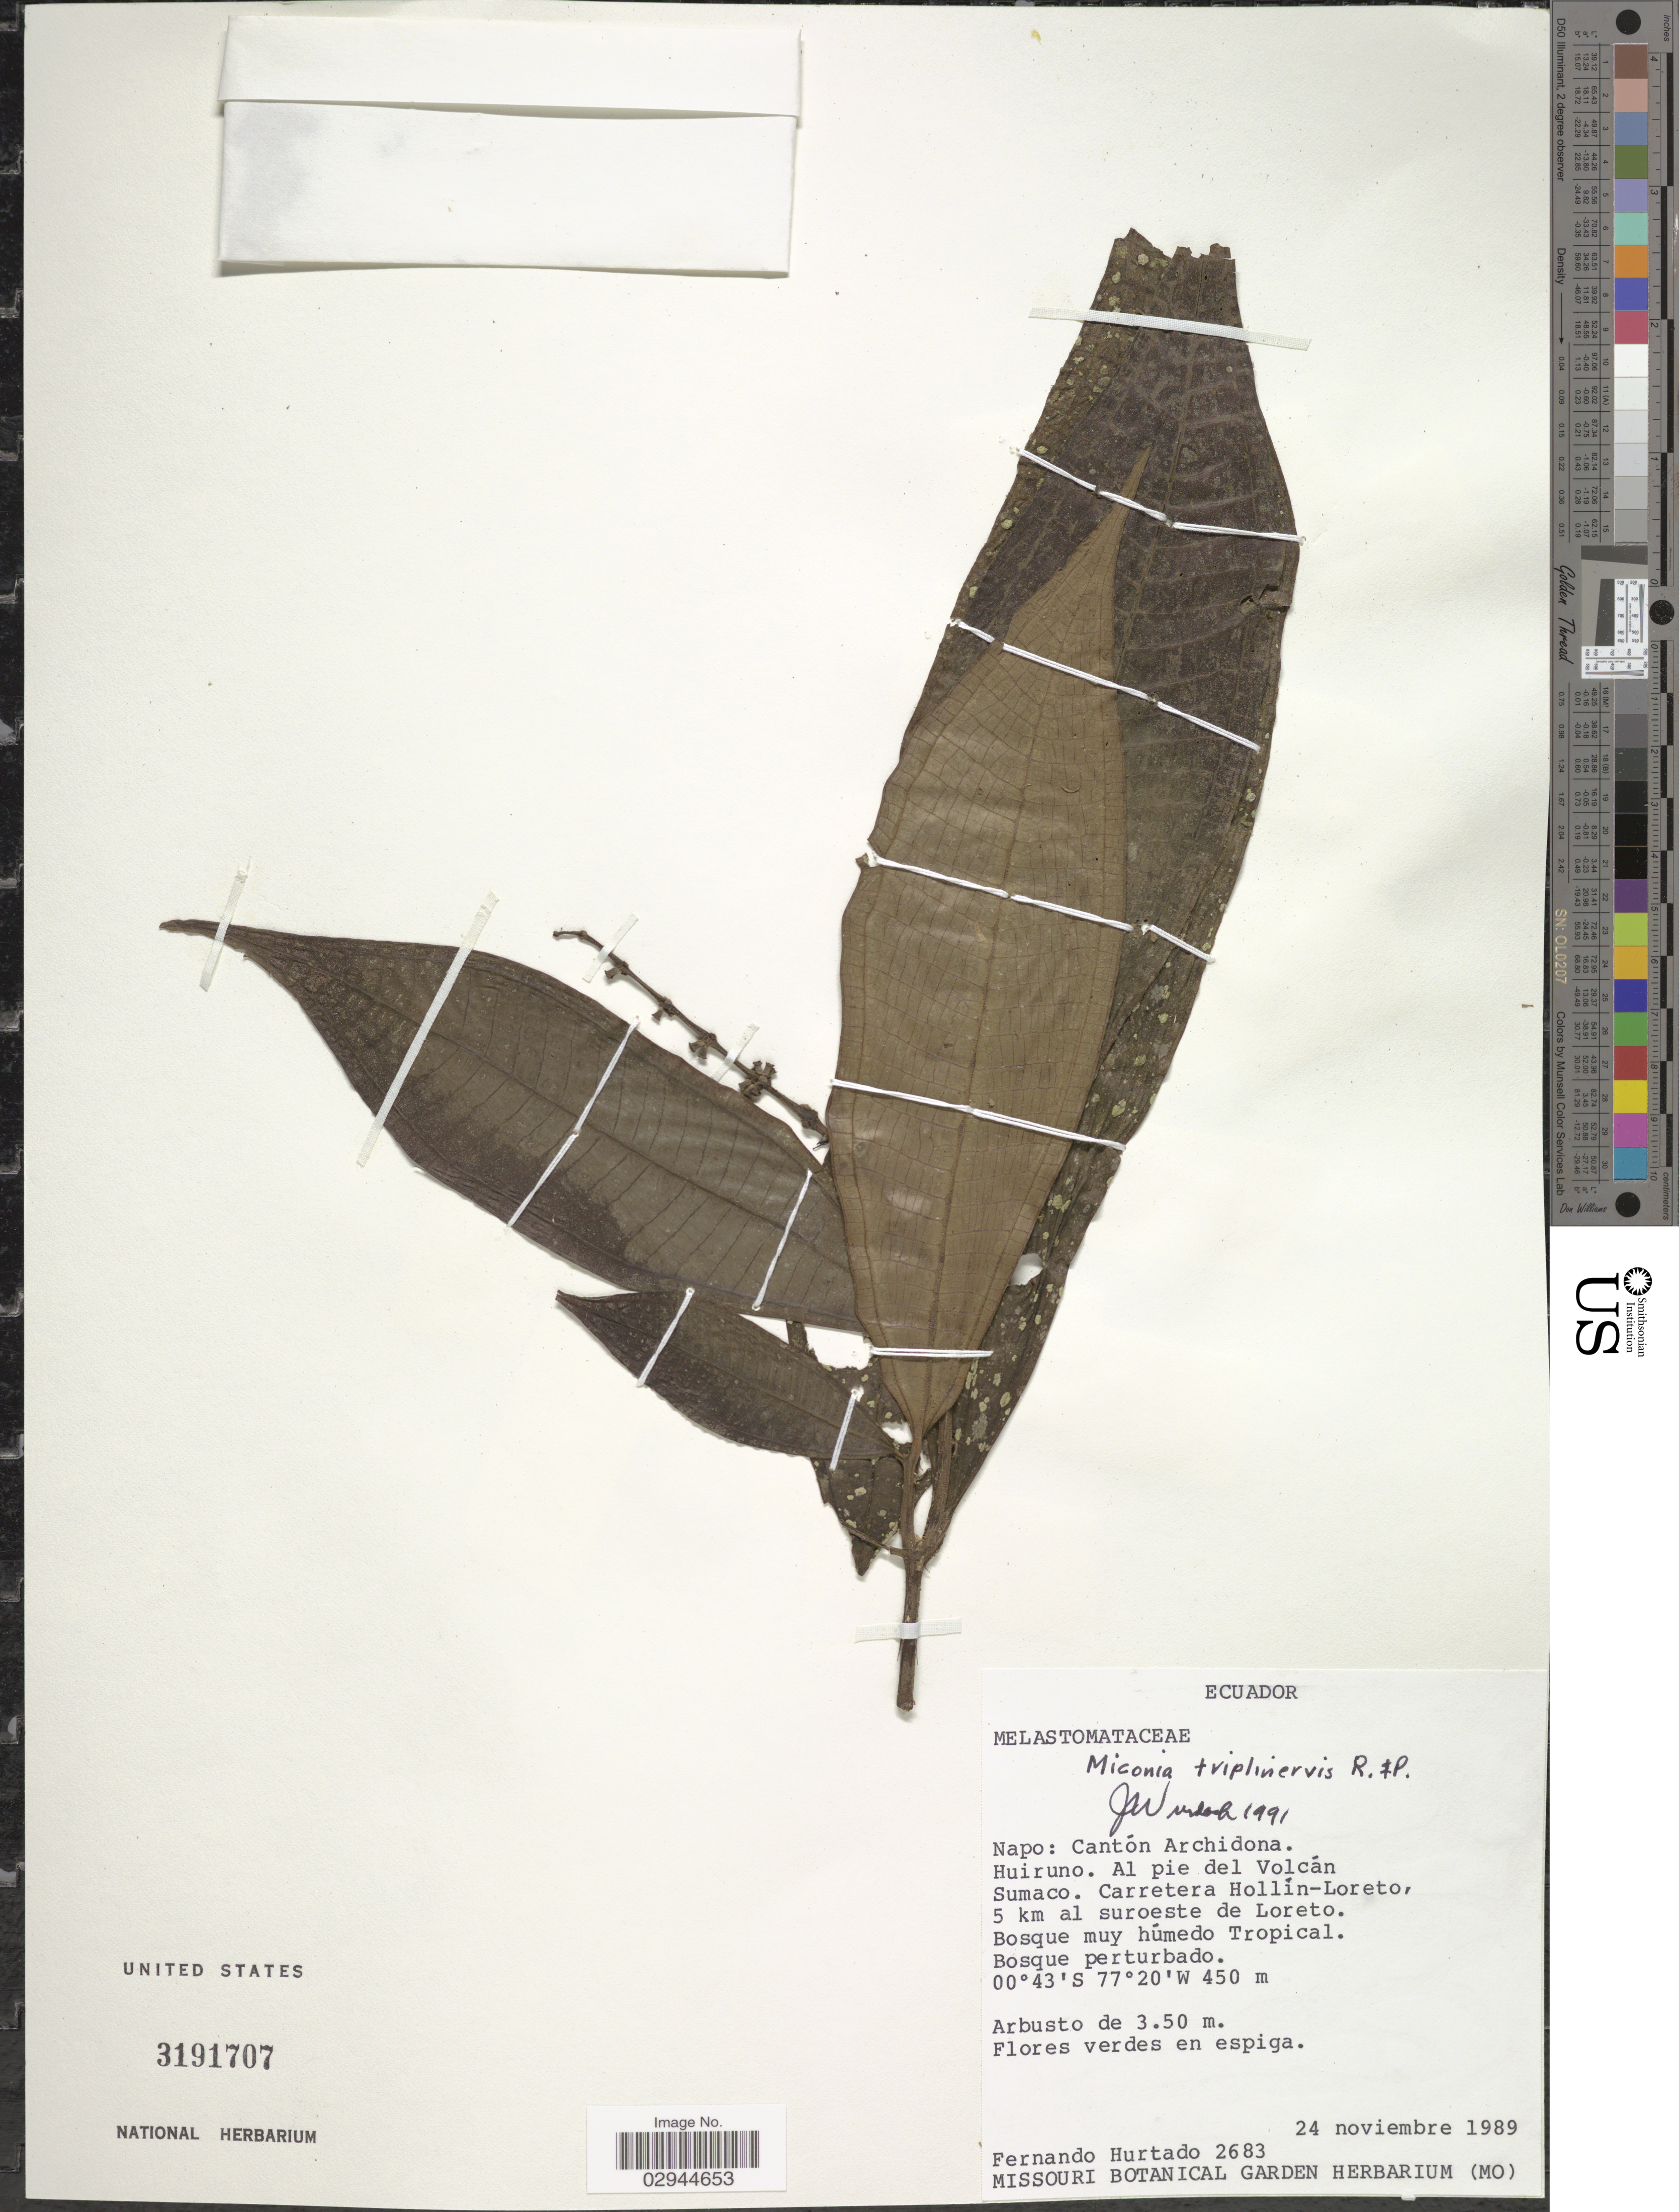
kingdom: Plantae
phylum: Tracheophyta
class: Magnoliopsida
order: Myrtales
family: Melastomataceae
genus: Miconia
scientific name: Miconia triplinervis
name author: Ruiz & Pav.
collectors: F. Hurtado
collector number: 2683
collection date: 1989-11-24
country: Ecuador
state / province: Napo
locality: Cantón Archidona, Huiruno, Al pie del Volcán Sumaco, Carretera Hollin-Loreto, 5 km al suroeste de Loreto.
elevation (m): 450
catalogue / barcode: US 3191707